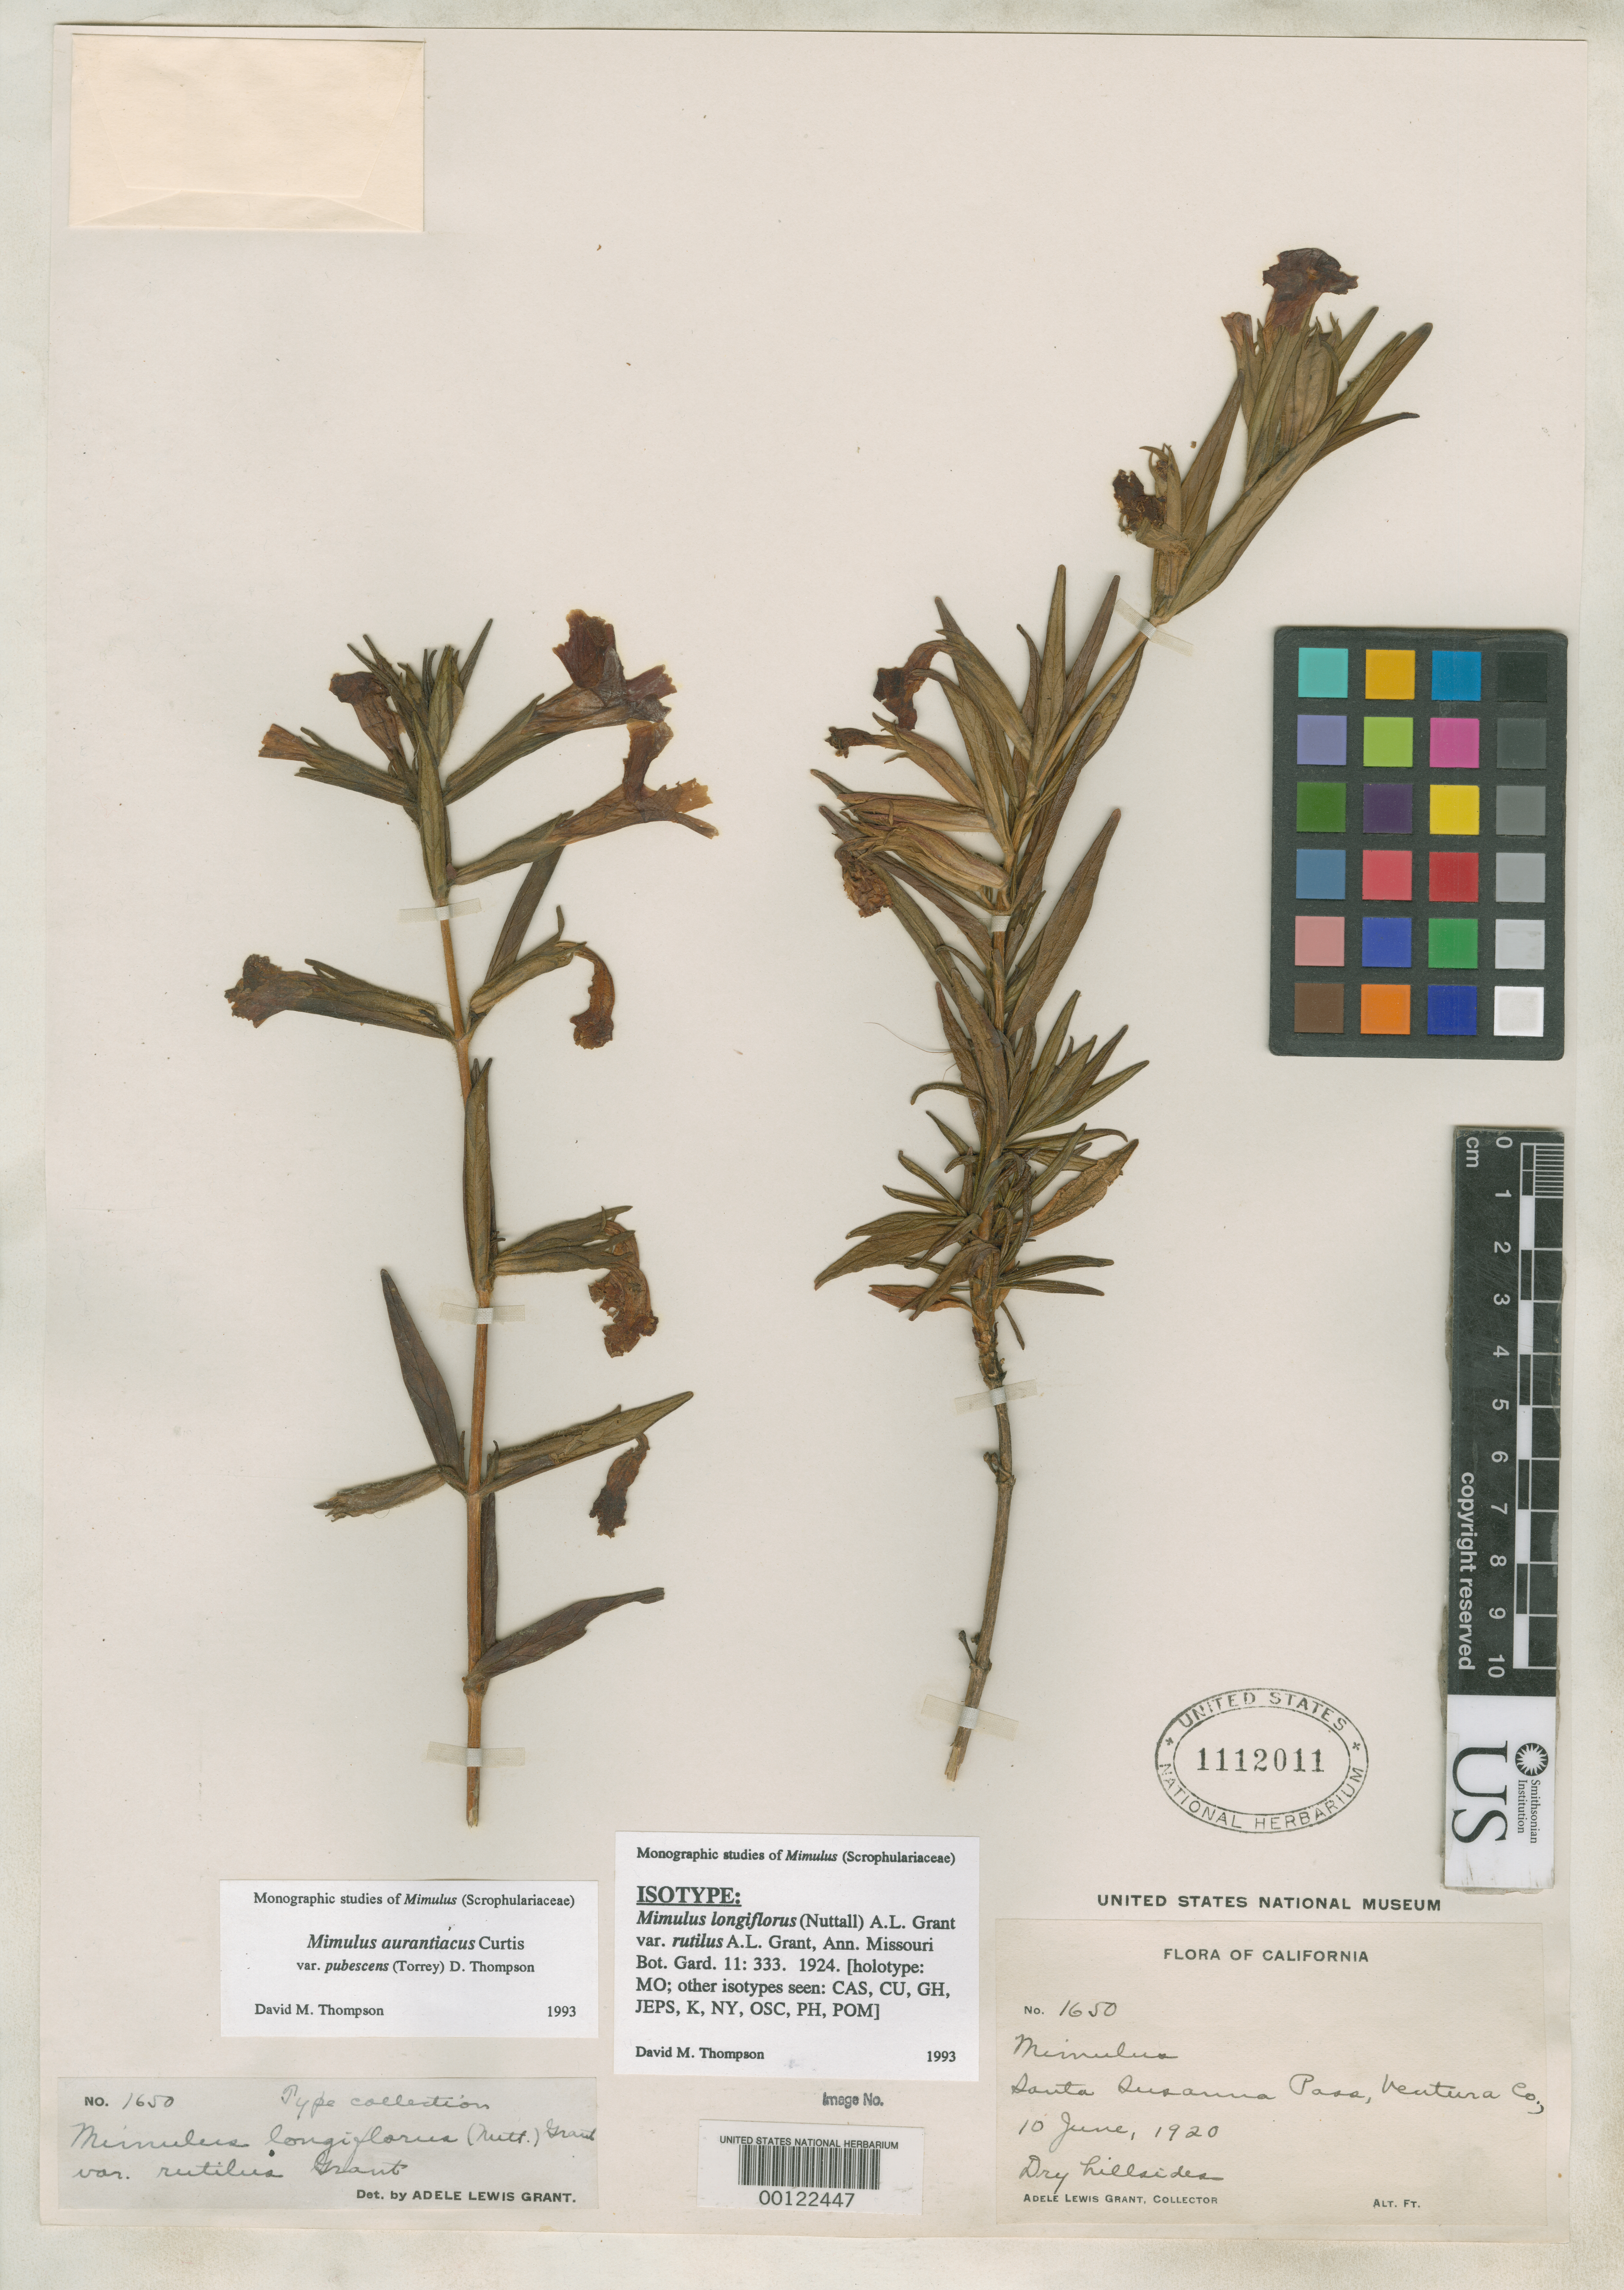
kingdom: Plantae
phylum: Tracheophyta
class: Magnoliopsida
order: Lamiales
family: Phrymaceae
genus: Mimulus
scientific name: Mimulus longiflorus var. rutilus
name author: A.L. Grant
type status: Isotype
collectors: A. L. Grant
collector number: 1650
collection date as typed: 10 Jun 1920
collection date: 1920-06-10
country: United States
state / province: California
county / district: Ventura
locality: Santa Rosanna Pass.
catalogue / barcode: US 1112011